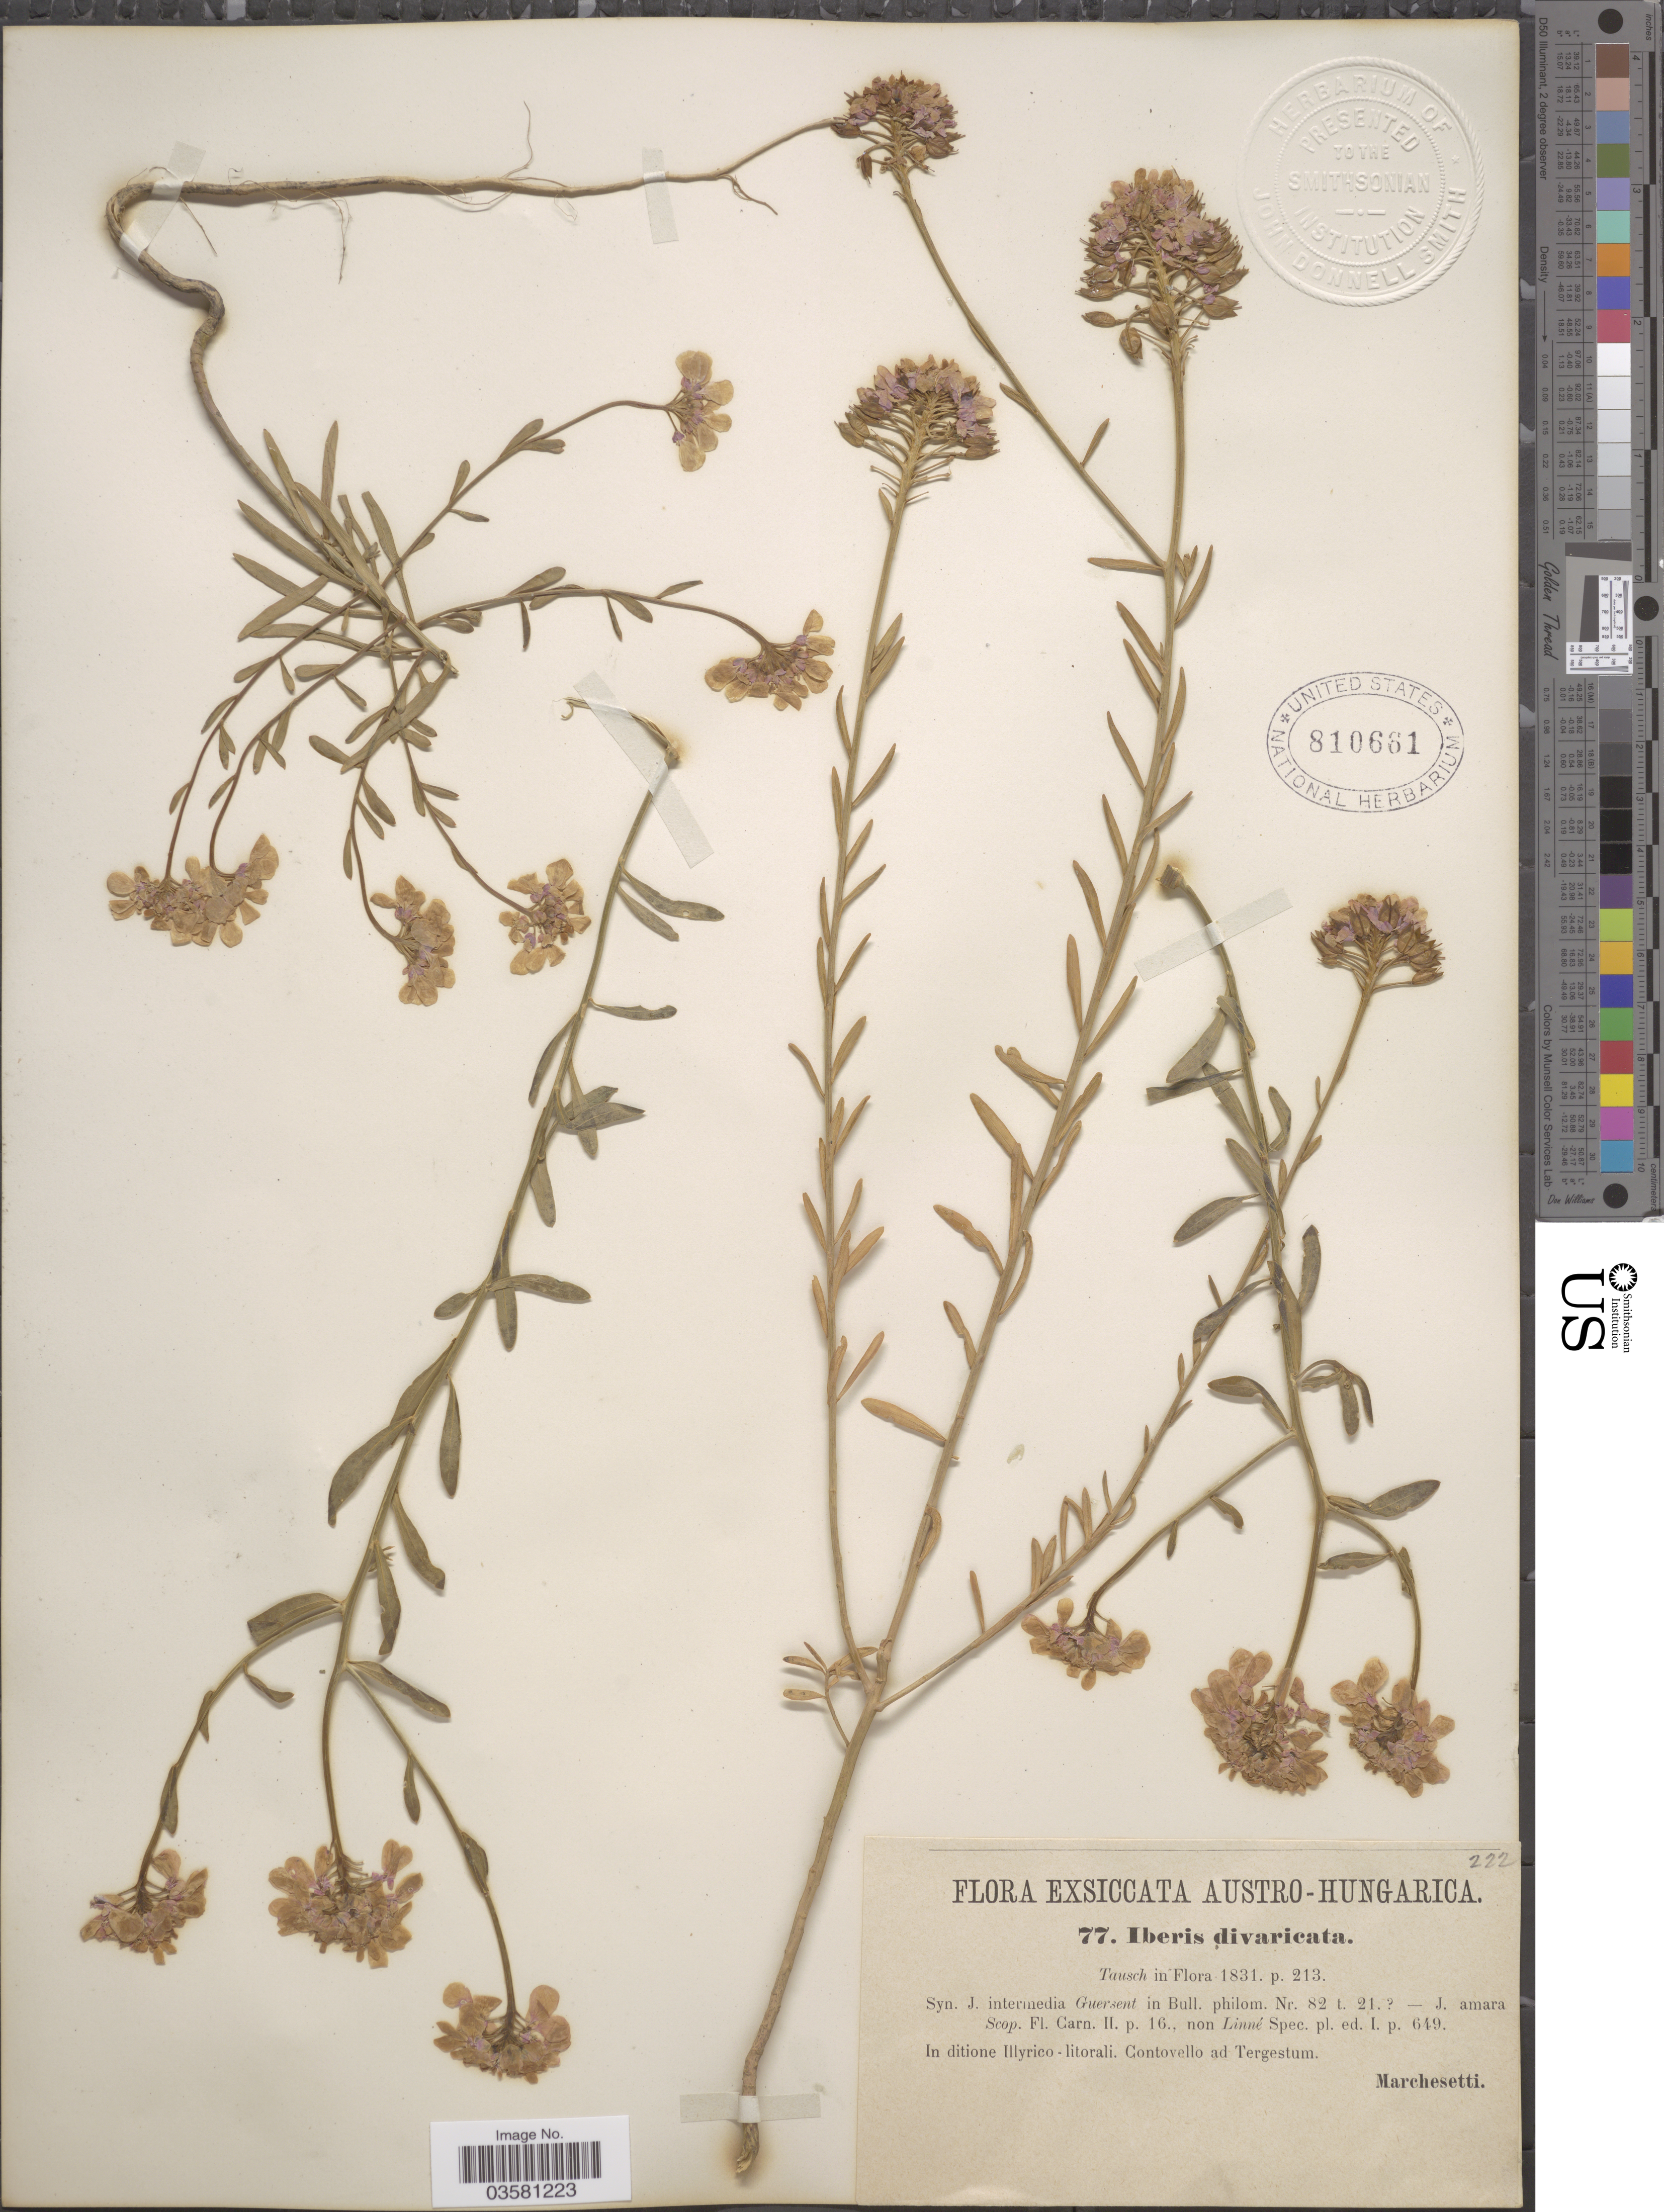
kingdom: Plantae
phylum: Tracheophyta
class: Magnoliopsida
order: Brassicales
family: Brassicaceae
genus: Iberis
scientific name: Iberis divaricata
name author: Tausch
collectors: -. Marchesetti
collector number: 77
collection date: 1931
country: Italy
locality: Austro-Hungarica. In ditione Illyrico-litorali. ontovello ad Tergestum.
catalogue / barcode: US 810661